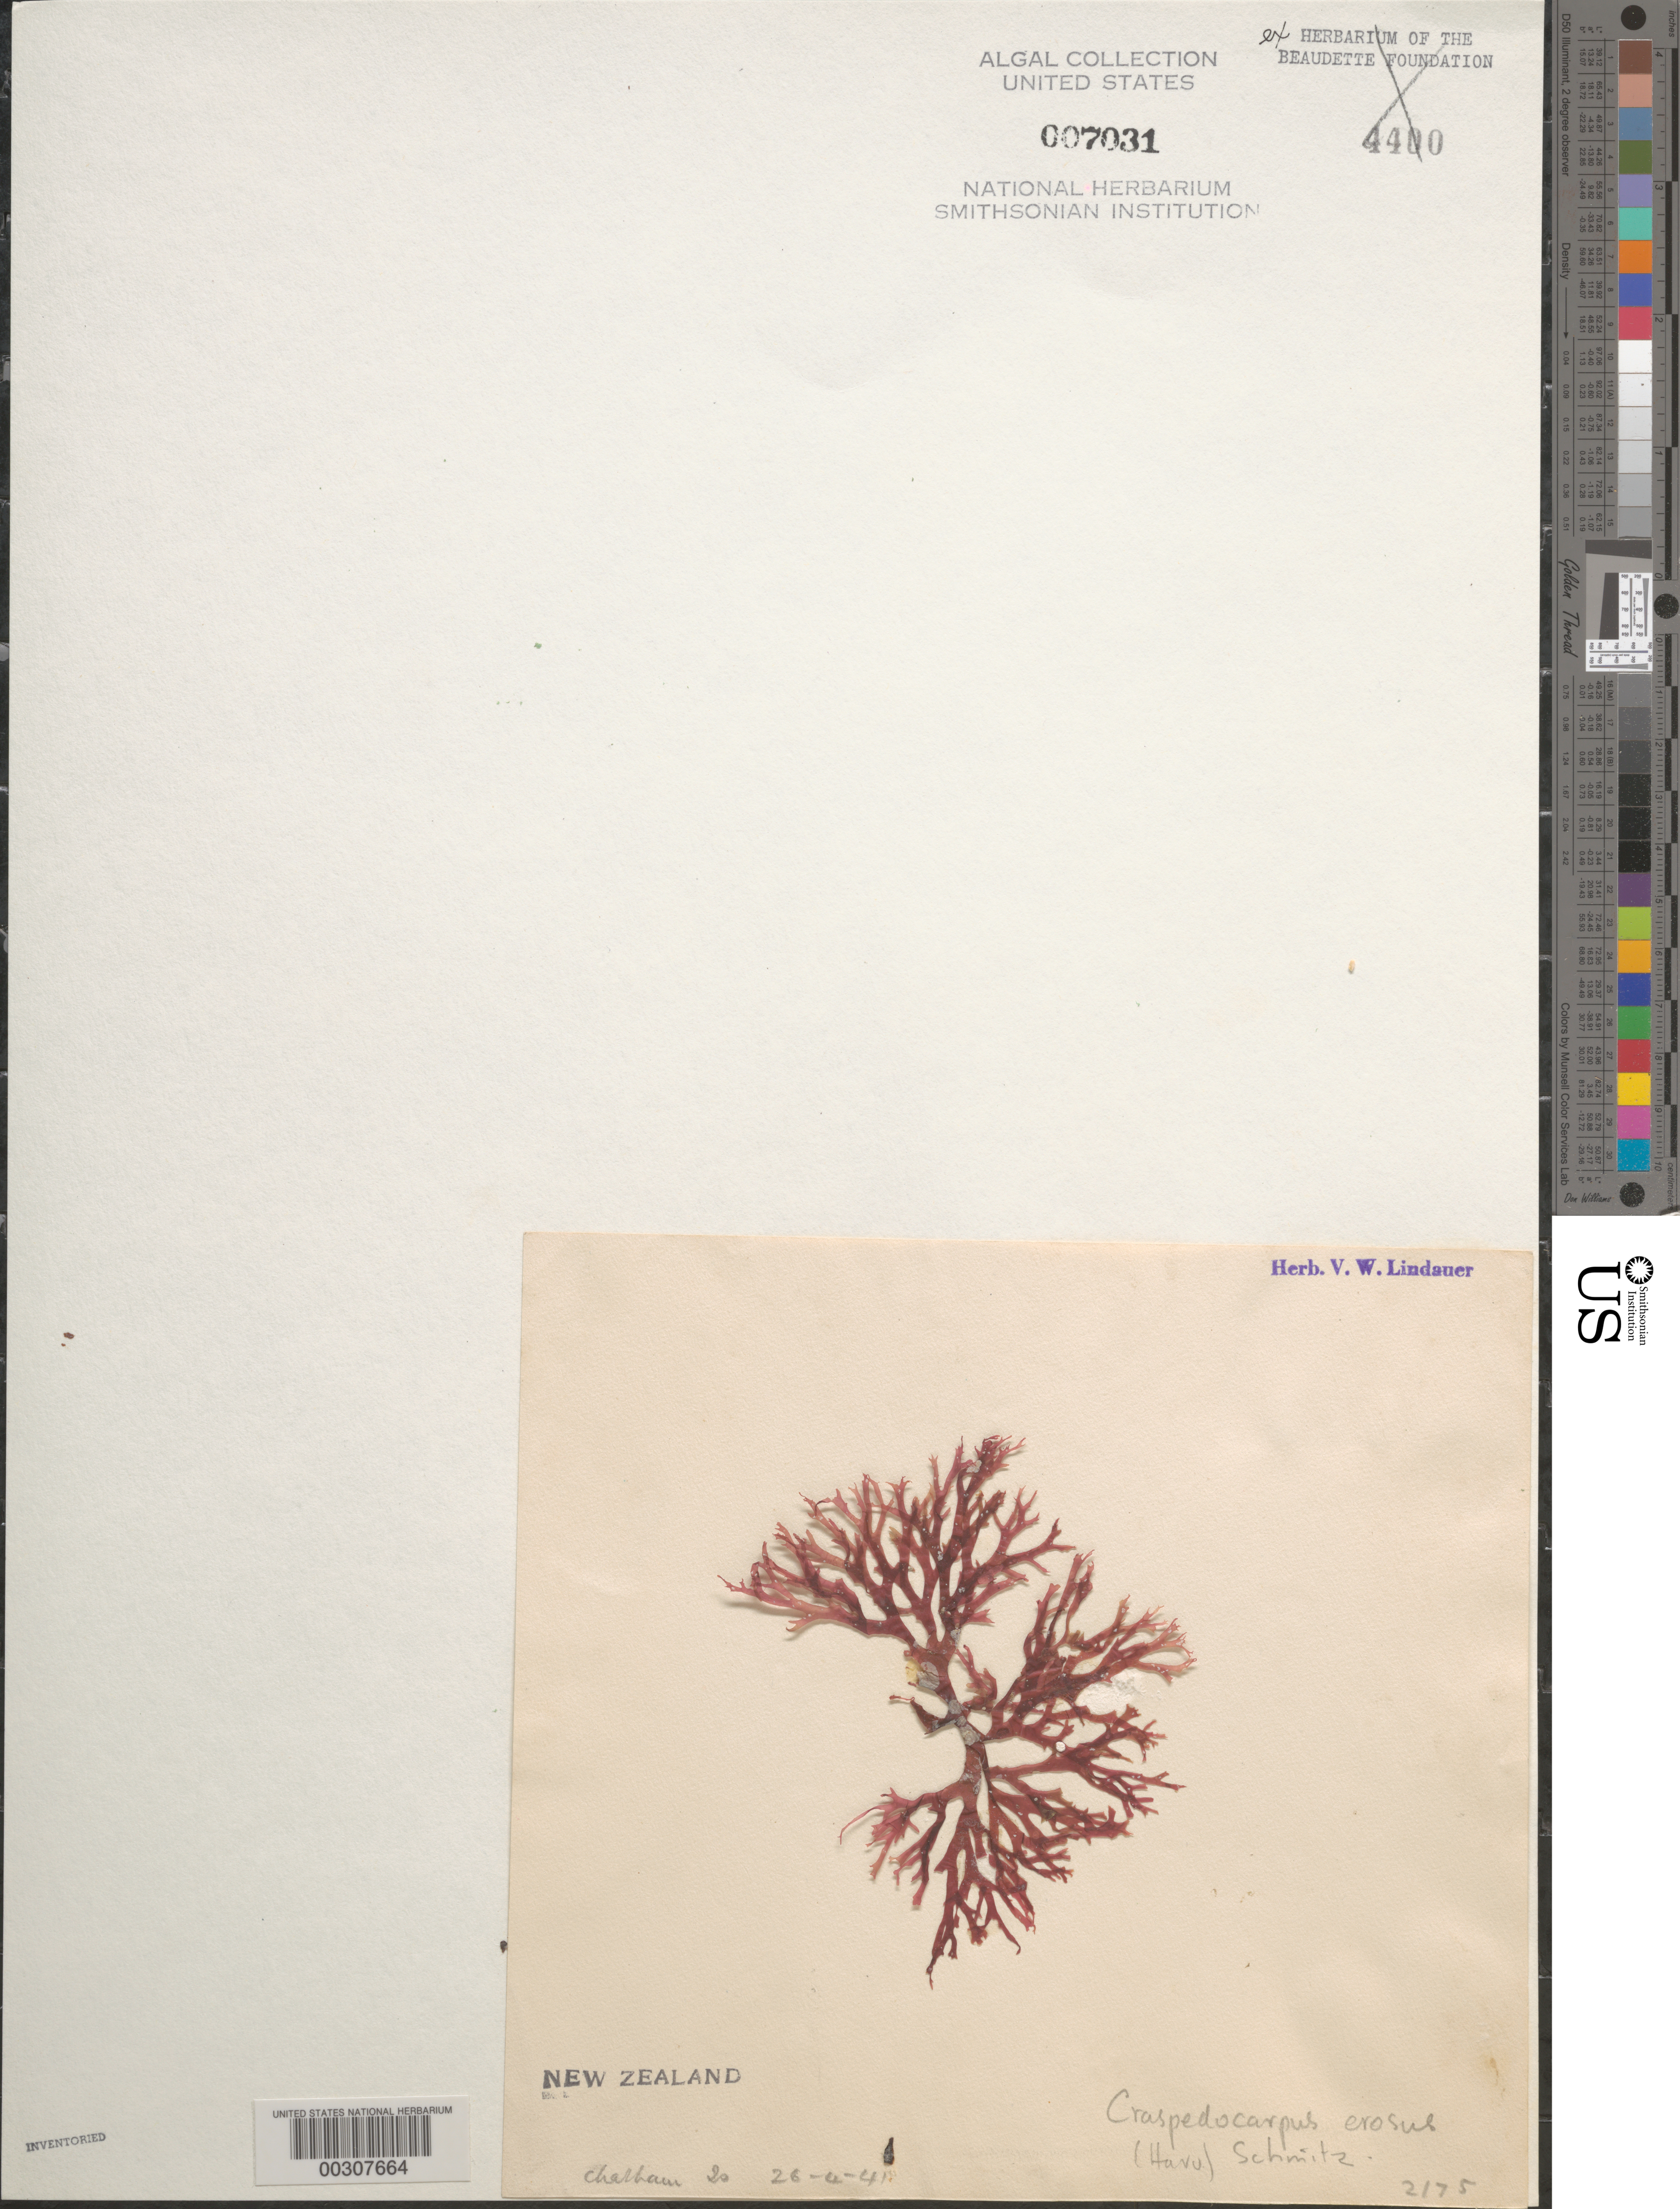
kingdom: Plantae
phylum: Rhodophyta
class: Florideophyceae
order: Gigartinales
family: Cystocloniaceae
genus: Craspedocarpus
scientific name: Craspedocarpus erosus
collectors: V. Lindauer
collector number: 2175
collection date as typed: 26 Apr 1941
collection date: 1941-04-26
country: New Zealand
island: Chatham Island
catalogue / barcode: US 7031